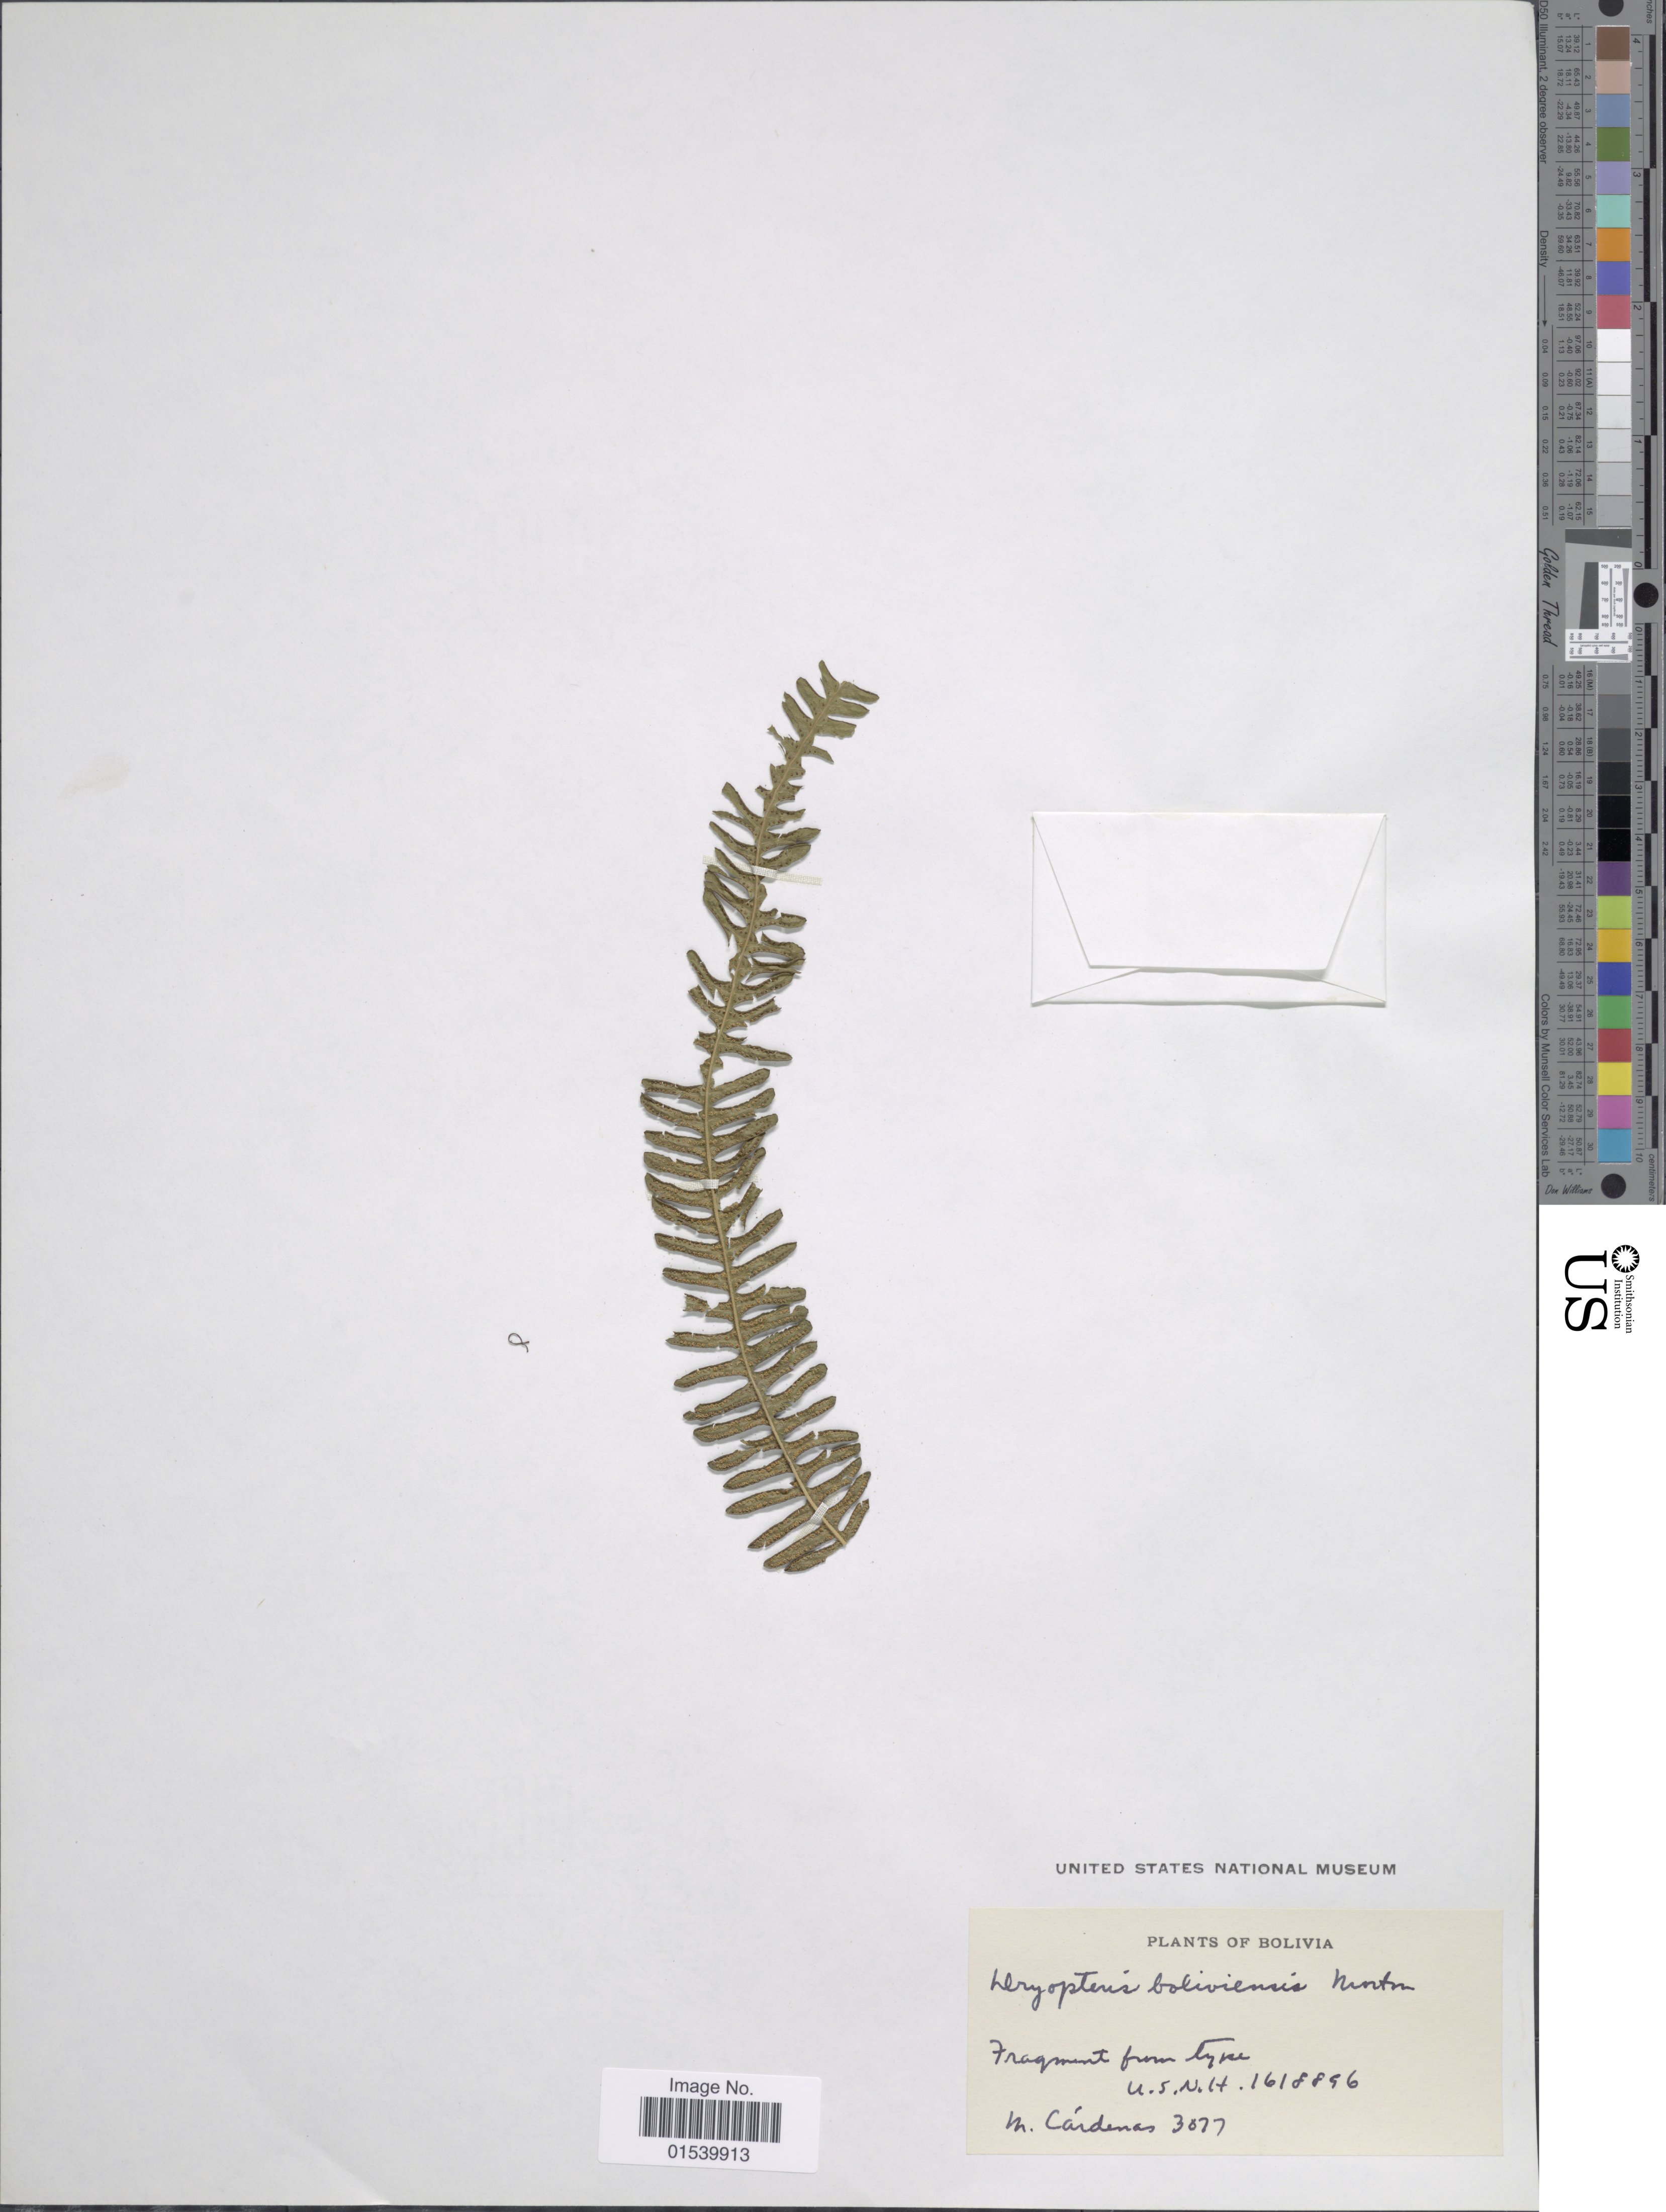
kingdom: Plantae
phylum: Tracheophyta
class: Polypodiopsida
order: Polypodiales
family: Thelypteridaceae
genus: Amauropelta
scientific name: Amauropelta boliviensis (A.R. Sm.) comb. nov., ined. 2015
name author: (A.R. Sm.)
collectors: M. Cárdenas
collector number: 3077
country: Bolivia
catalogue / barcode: US 1618896